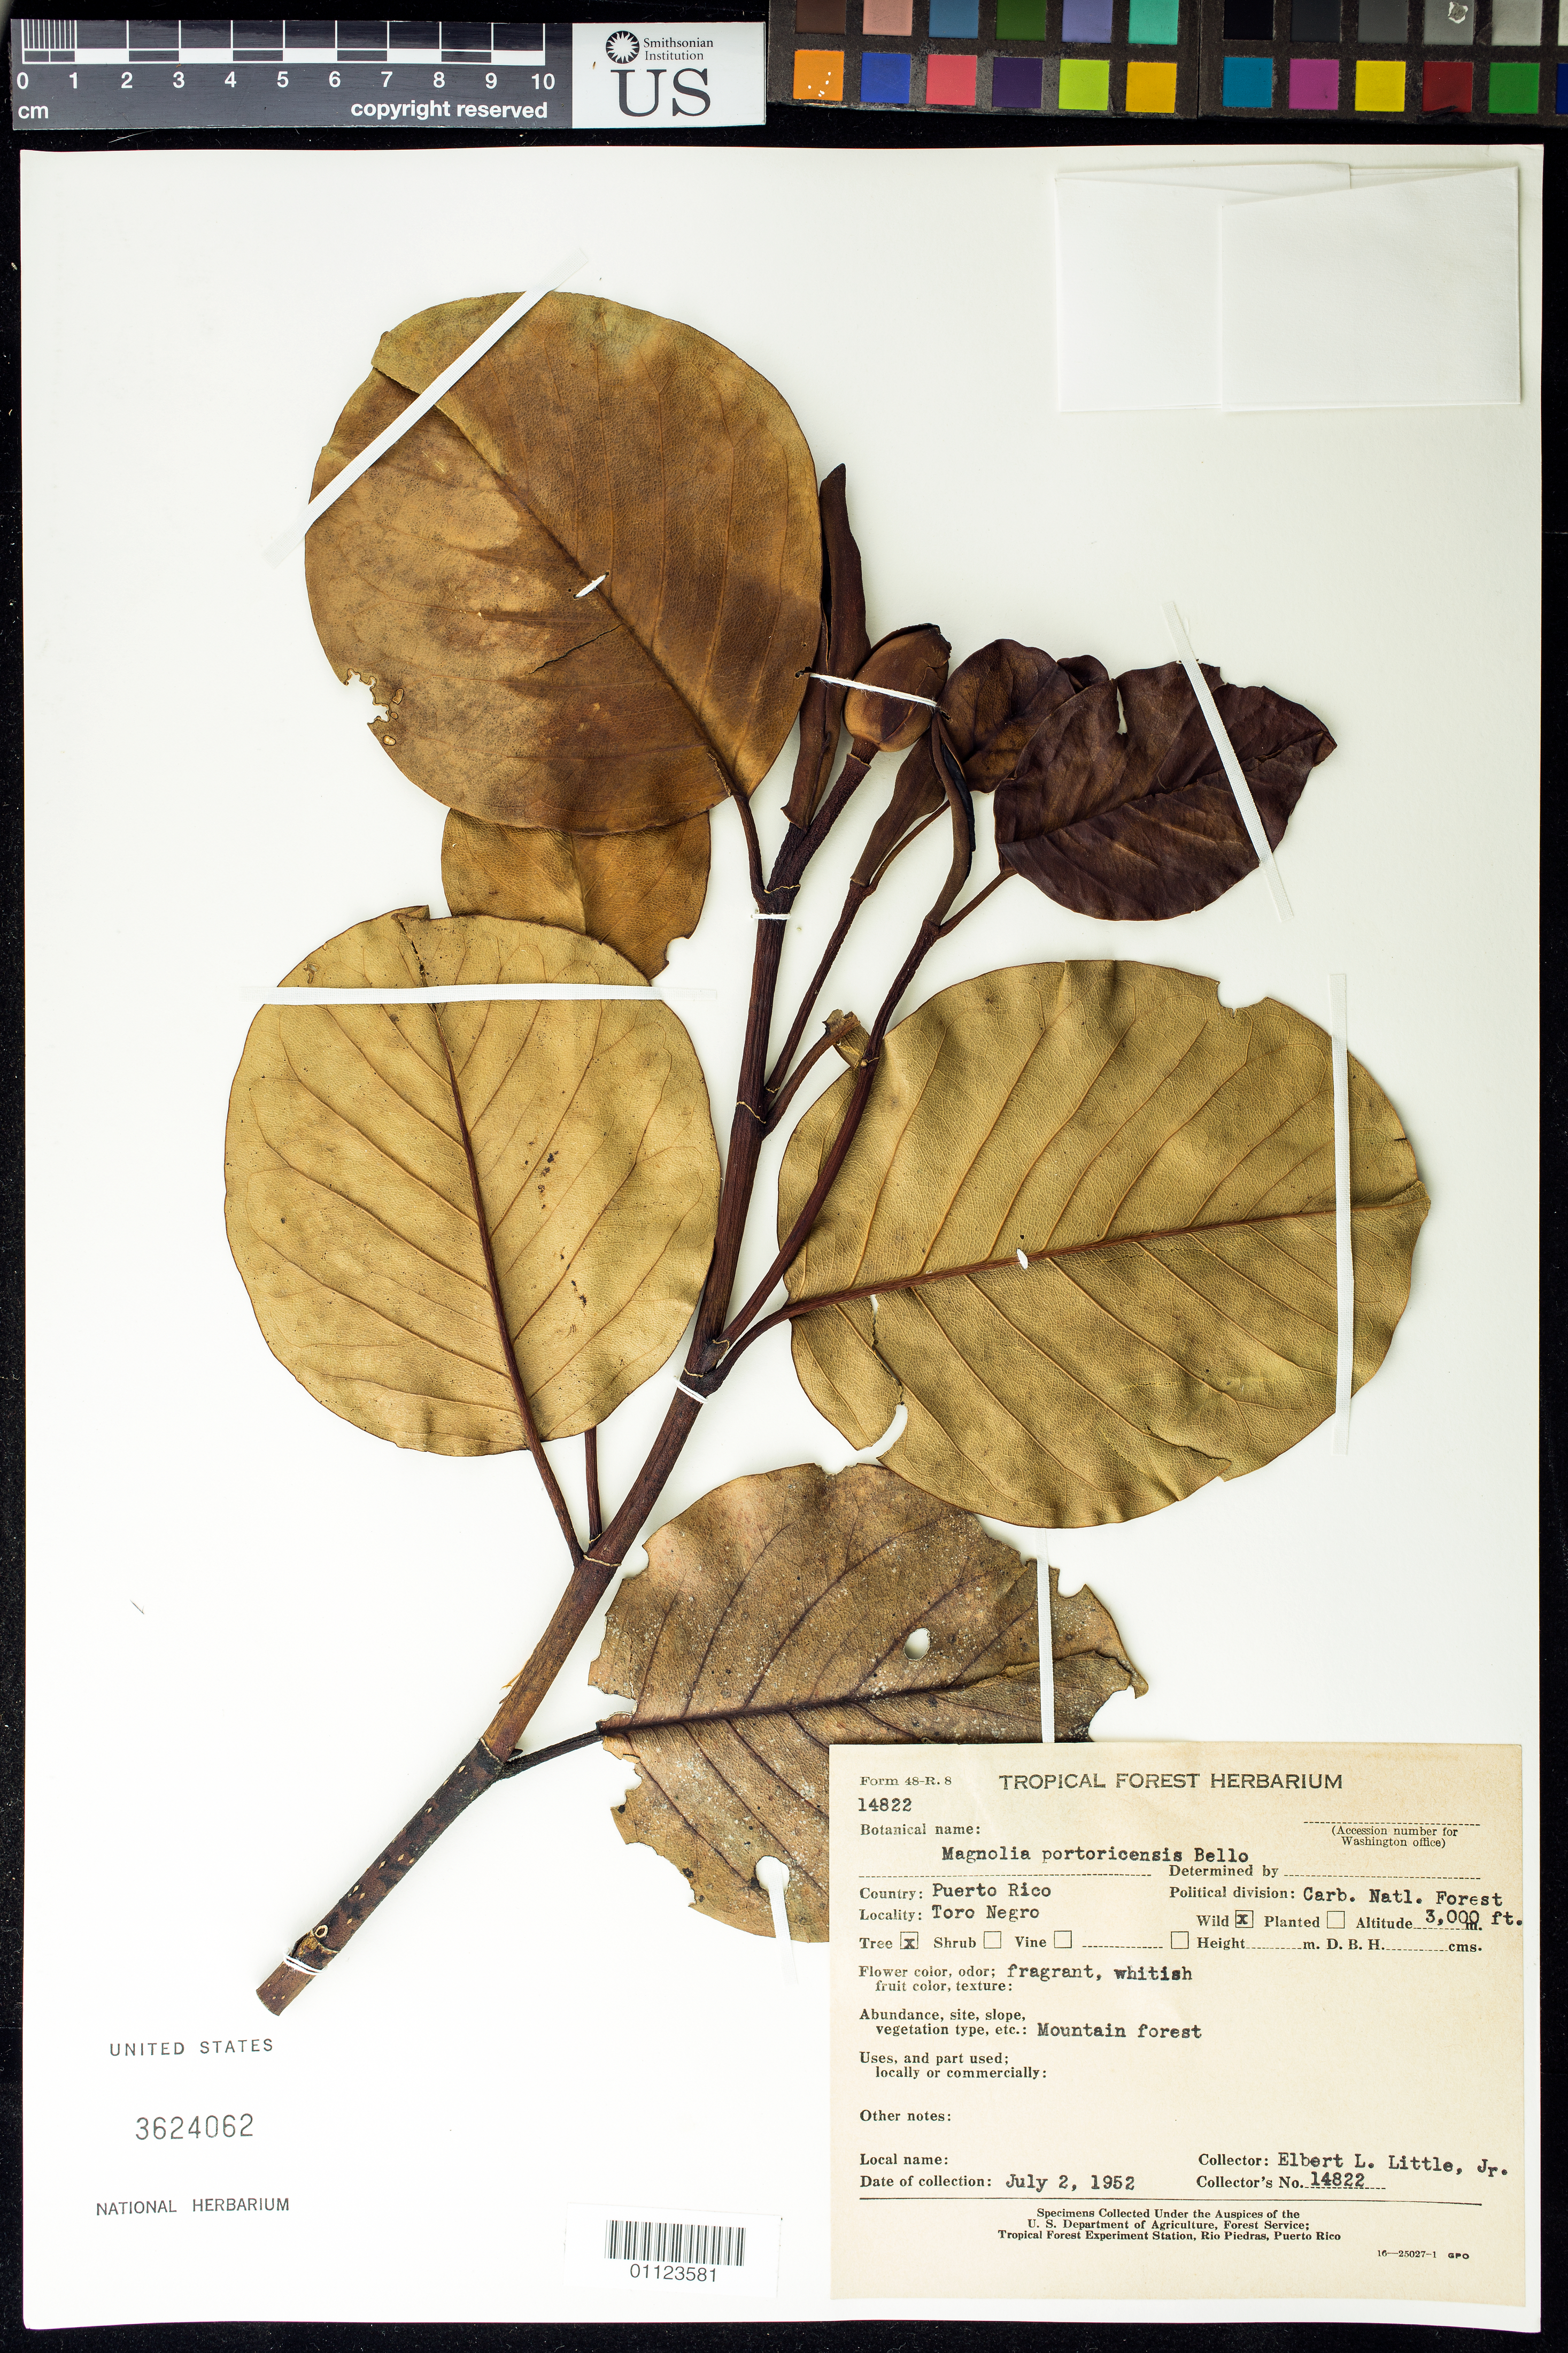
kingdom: Plantae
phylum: Tracheophyta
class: Magnoliopsida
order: Magnoliales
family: Magnoliaceae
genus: Magnolia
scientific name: Magnolia portoricensis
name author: Bello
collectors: E. L. Little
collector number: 14822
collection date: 1952-07-02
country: Puerto Rico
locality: Caribbean Nat'l. Forest, Toro Negro.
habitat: Mountain forest.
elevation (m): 914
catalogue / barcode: US 3624062